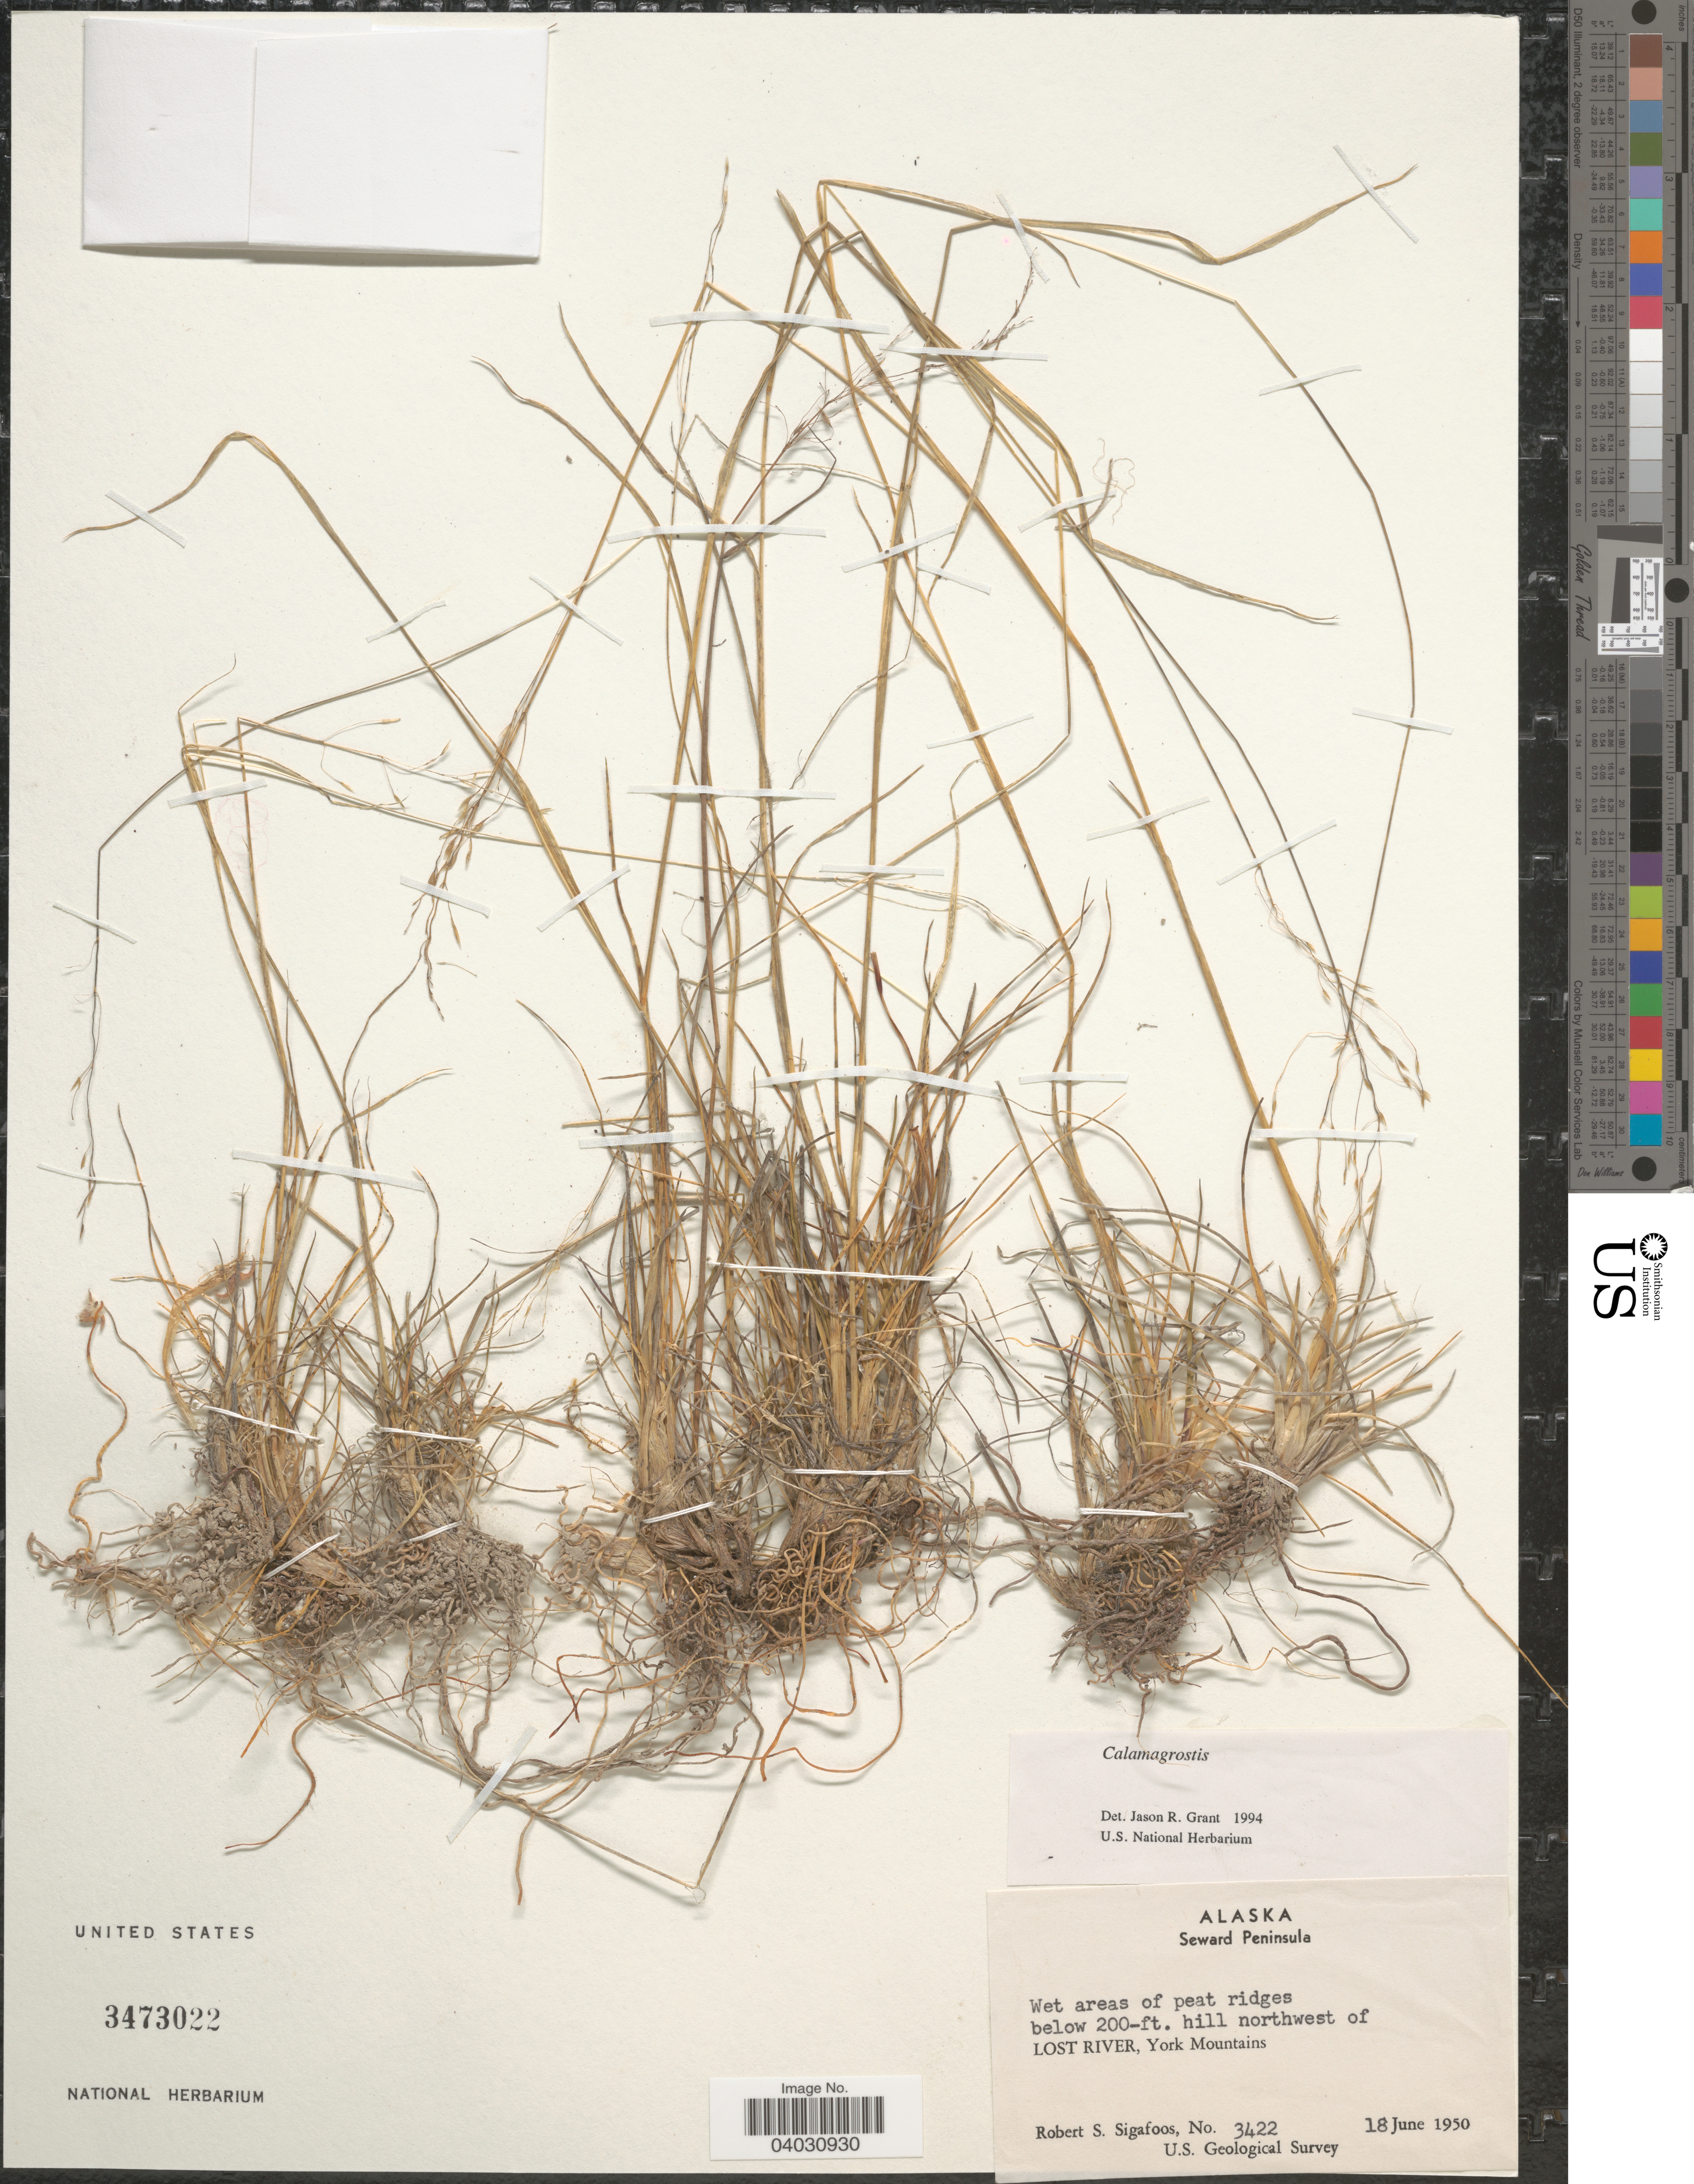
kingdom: Plantae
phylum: Tracheophyta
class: Liliopsida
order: Poales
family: Poaceae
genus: Calamagrostis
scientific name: Calamagrostis sp.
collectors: R. Sigafoos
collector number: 3422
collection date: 1950-06-18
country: United States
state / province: Alaska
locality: Seward Peninsula. Wet areas of peat ridges below 200-ft. hill northwest of Lost River, York Mountains.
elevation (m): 61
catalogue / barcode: US 3473022